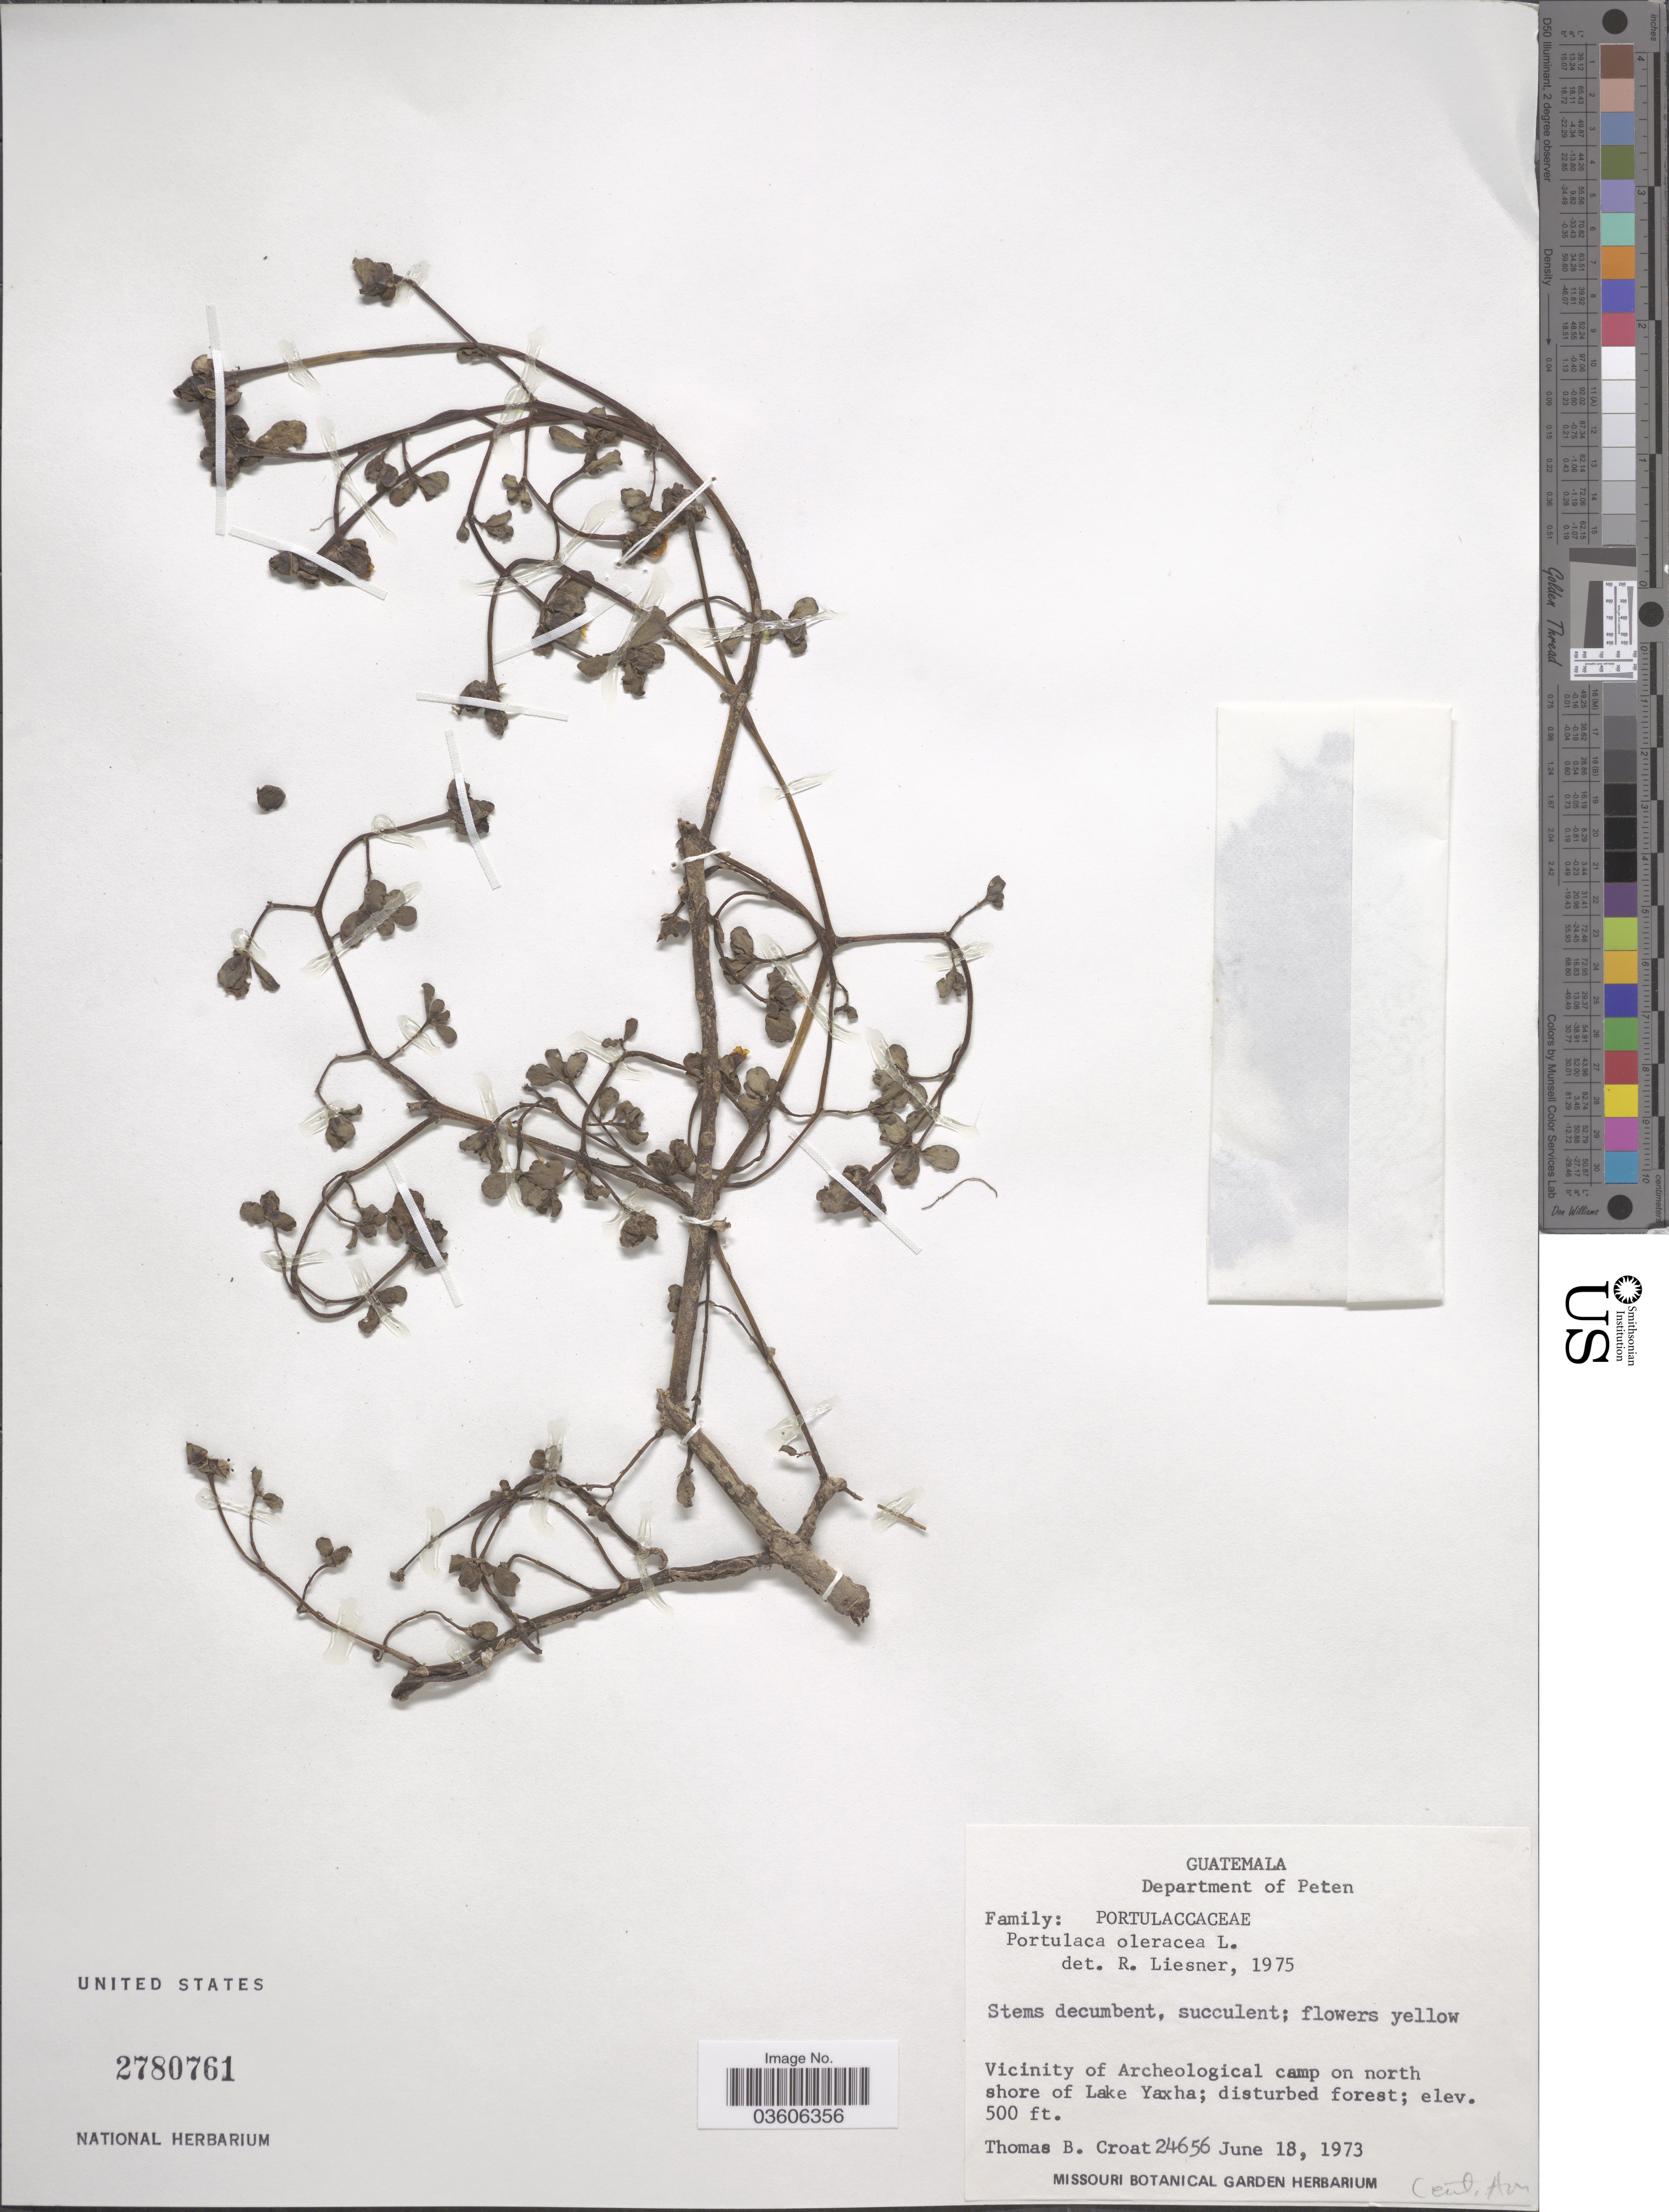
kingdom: Plantae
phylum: Tracheophyta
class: Magnoliopsida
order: Caryophyllales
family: Portulacaceae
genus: Portulaca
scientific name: Portulaca oleracea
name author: L.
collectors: T. B. Croat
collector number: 24656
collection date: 1973-06-18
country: Guatemala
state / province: El Petén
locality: Department of Peten. Vicinity of Archeological camp on north shore of Lake Yaxha.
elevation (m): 152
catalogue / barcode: US 2780761